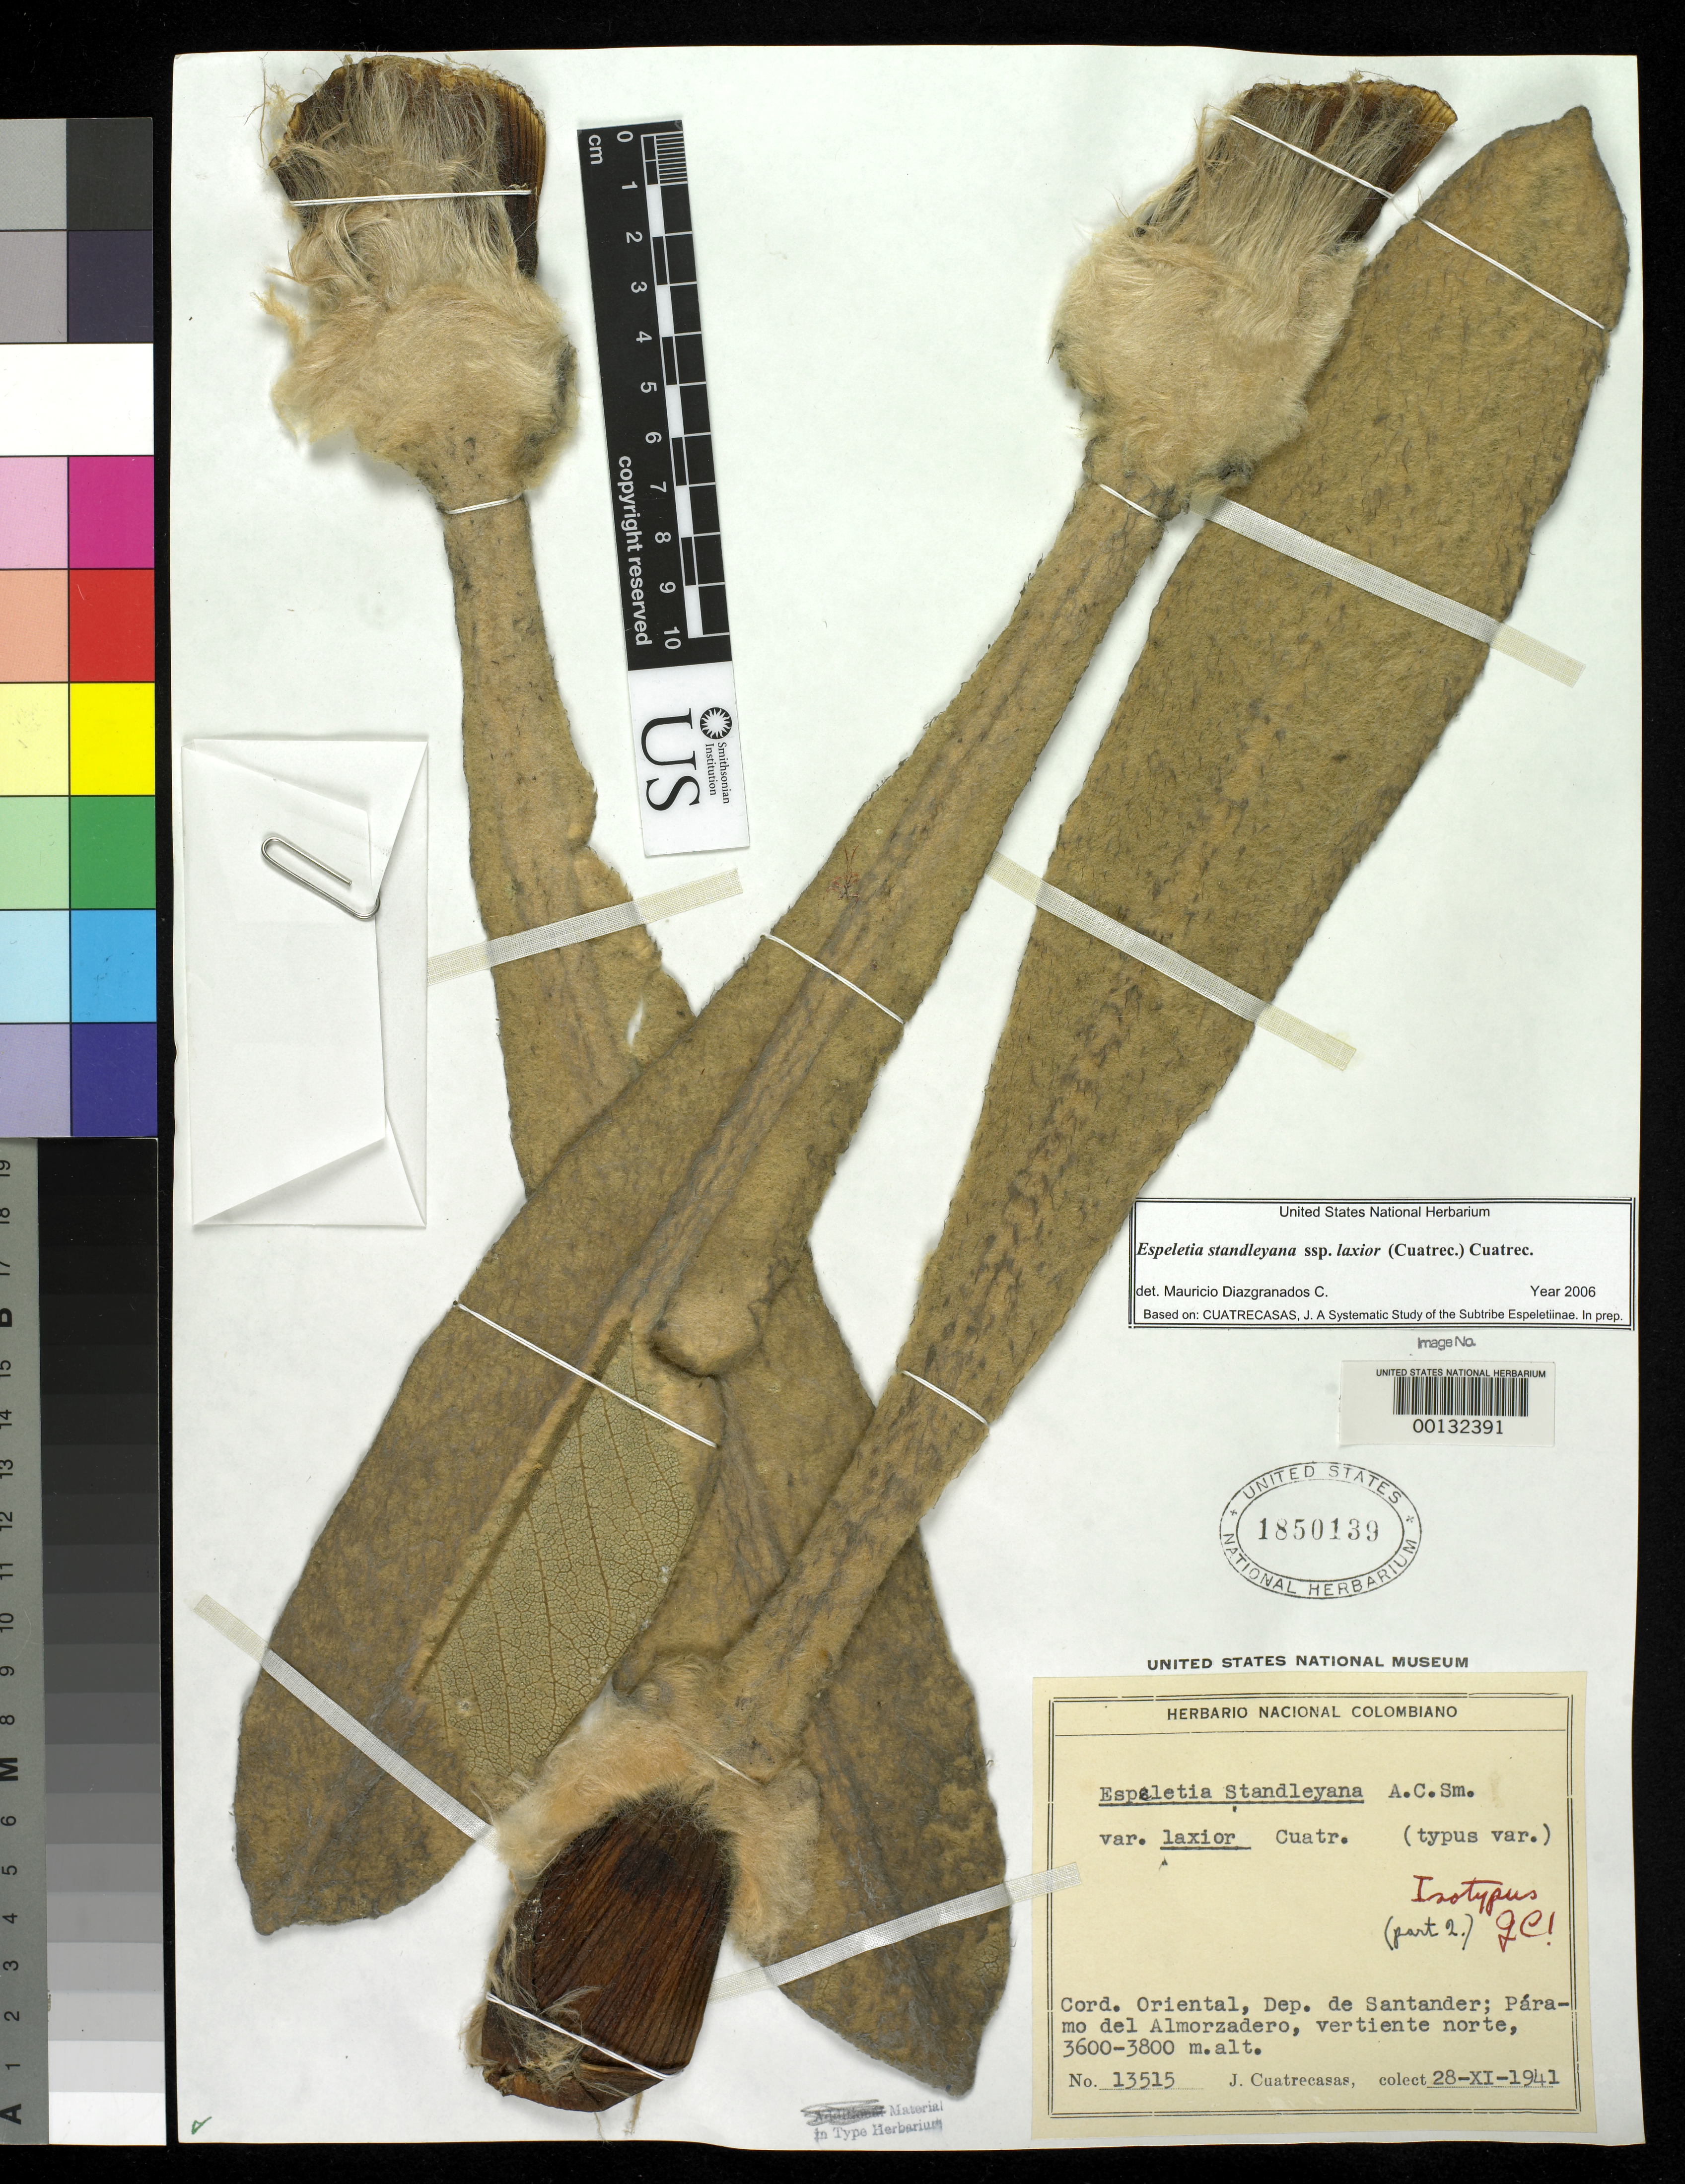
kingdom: Plantae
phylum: Tracheophyta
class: Magnoliopsida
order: Asterales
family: Asteraceae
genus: Espeletia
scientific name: Espeletia standleyana var. laxior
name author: Cuatrec.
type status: Isotype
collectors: J. Cuatrecasas & H. García Barriga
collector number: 13515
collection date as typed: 28 Nov 1941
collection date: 1941-11-28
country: Colombia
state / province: Santander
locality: Cordillera Oriental, Páramo del Almorzadero, Vertiente Norte. [Cordillera Oriental, Páramo del Almorzadero, N slope]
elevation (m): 3600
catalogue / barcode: US 1850139